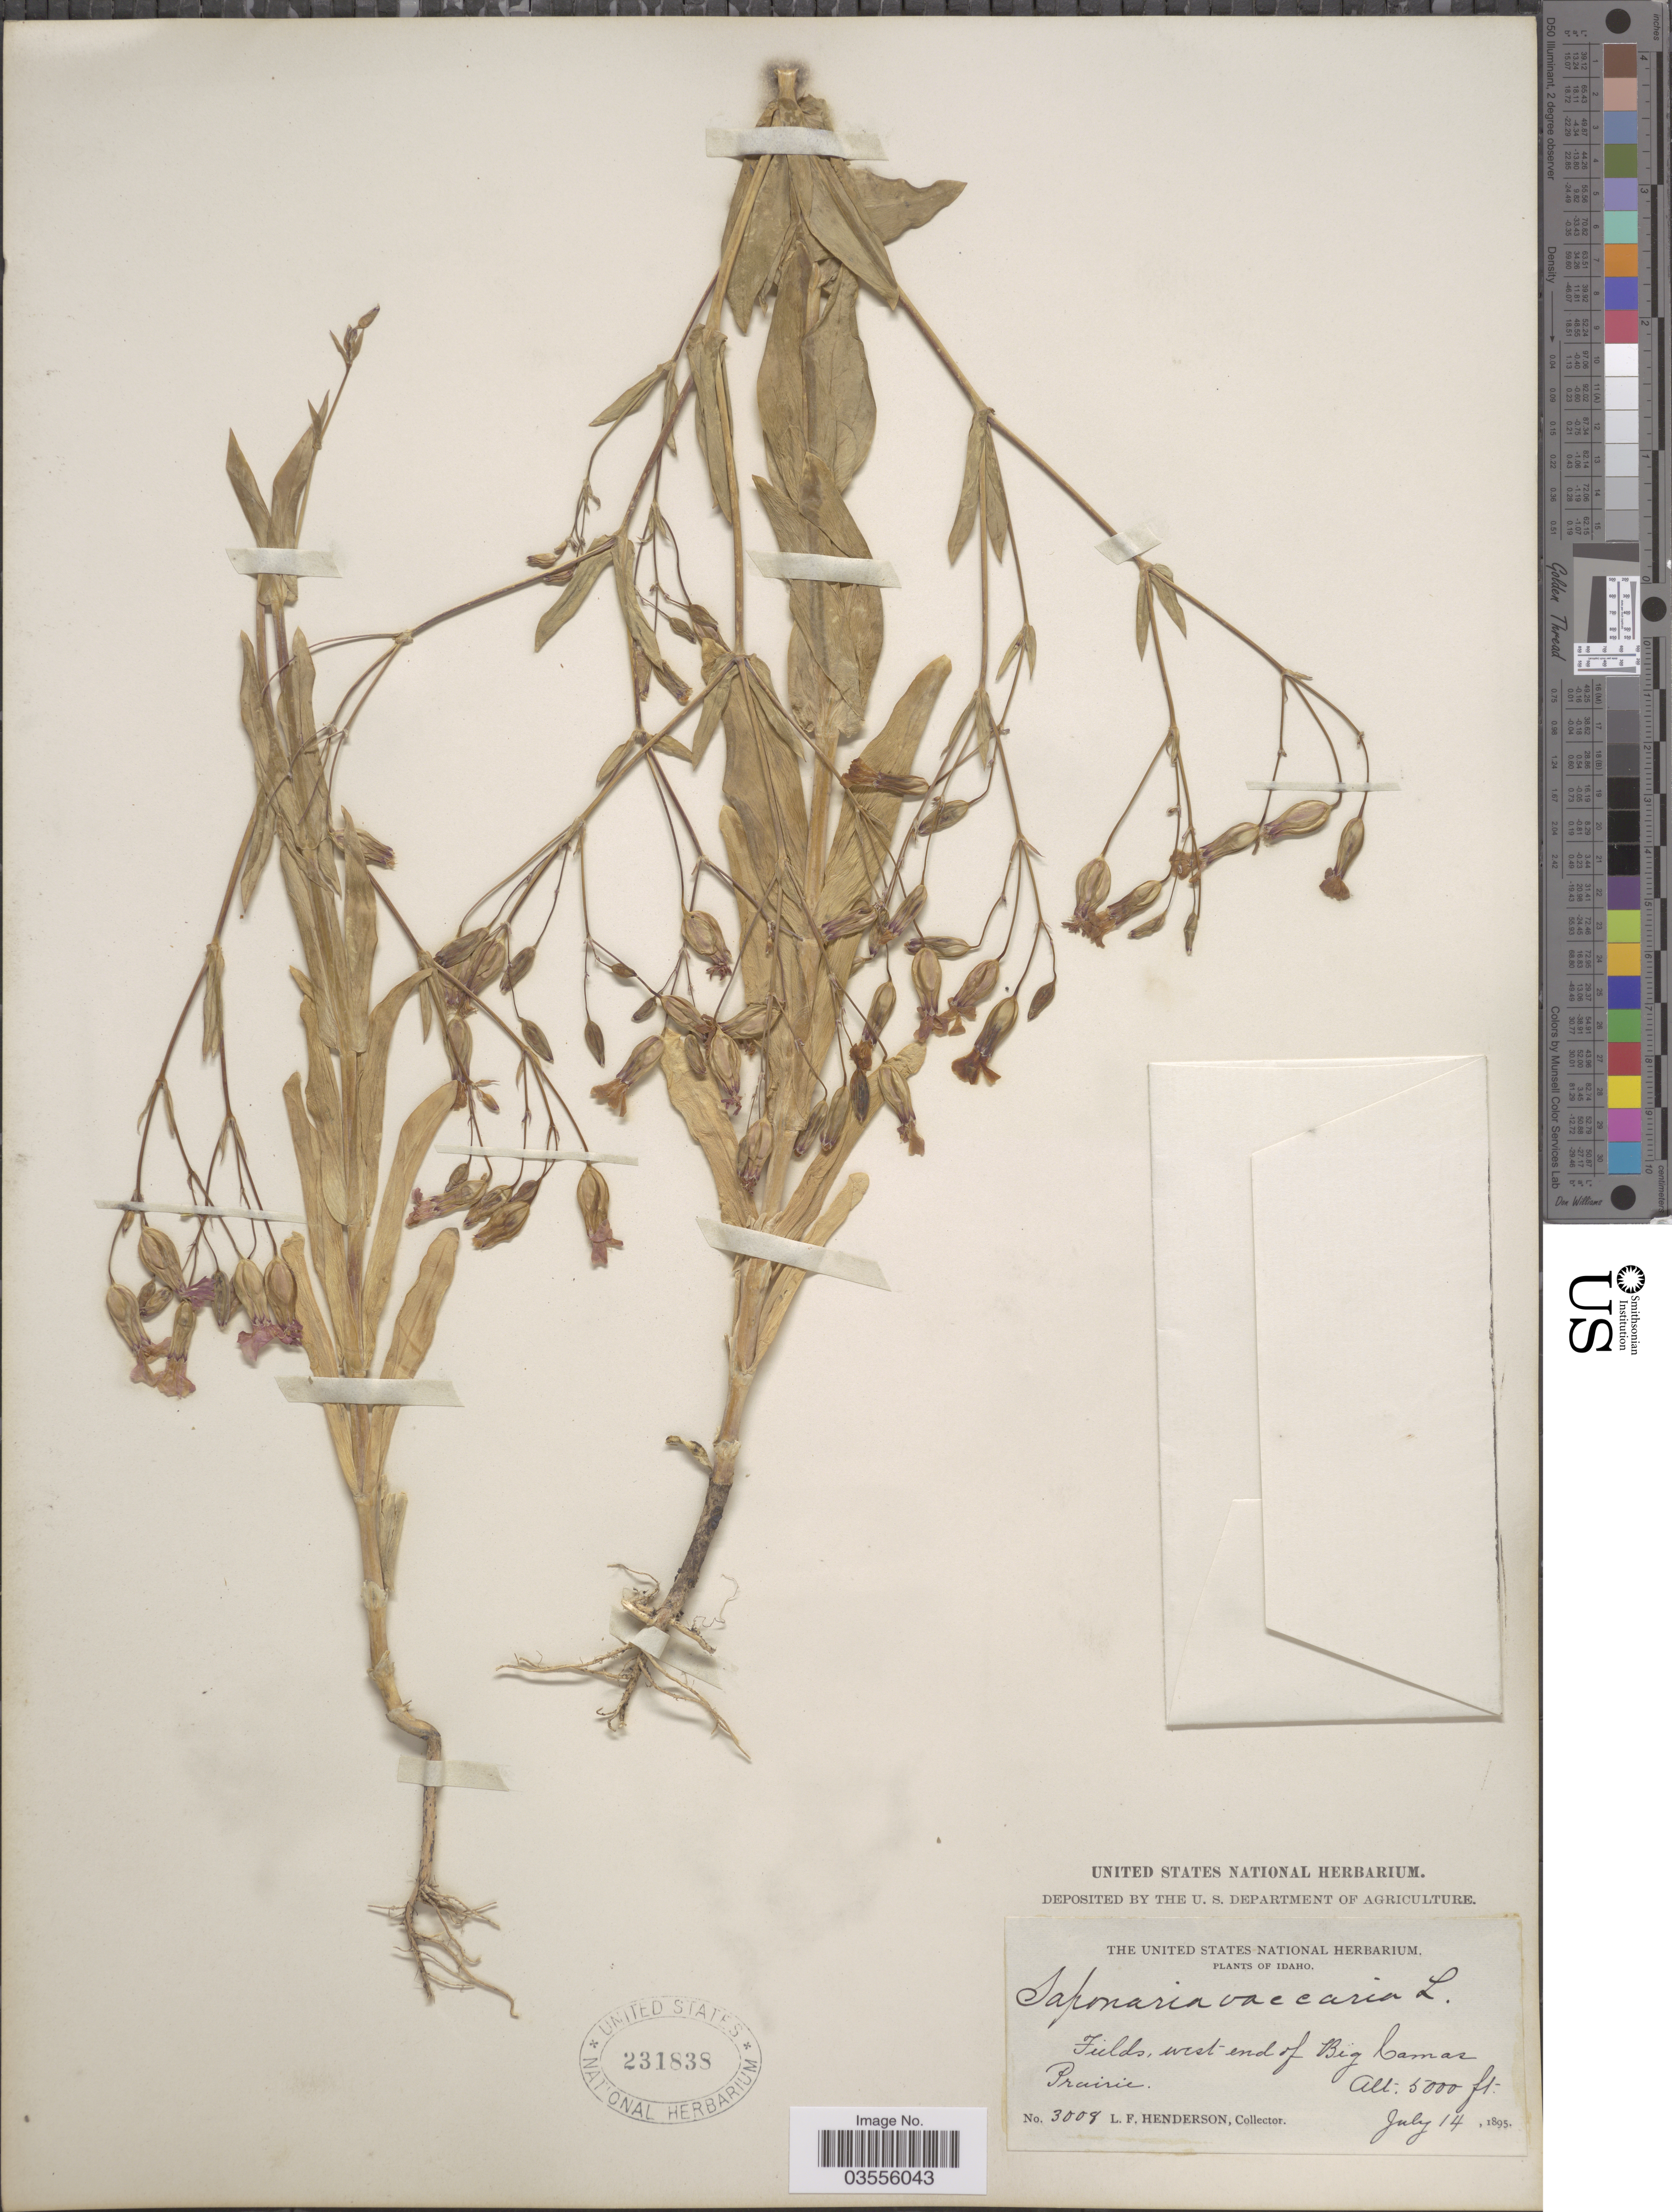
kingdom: Plantae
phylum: Tracheophyta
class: Magnoliopsida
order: Caryophyllales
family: Caryophyllaceae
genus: Gypsophila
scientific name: Gypsophila vaccaria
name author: (L.) Sm.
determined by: Strong, M. T., (US), Smithsonian Institution - National Museum of Natural History (UNITED STATES)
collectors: L. Henderson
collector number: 3008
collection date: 1895-07-14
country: United States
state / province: Idaho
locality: Fields, west end of Big Camas.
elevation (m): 1524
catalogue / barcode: US 231838